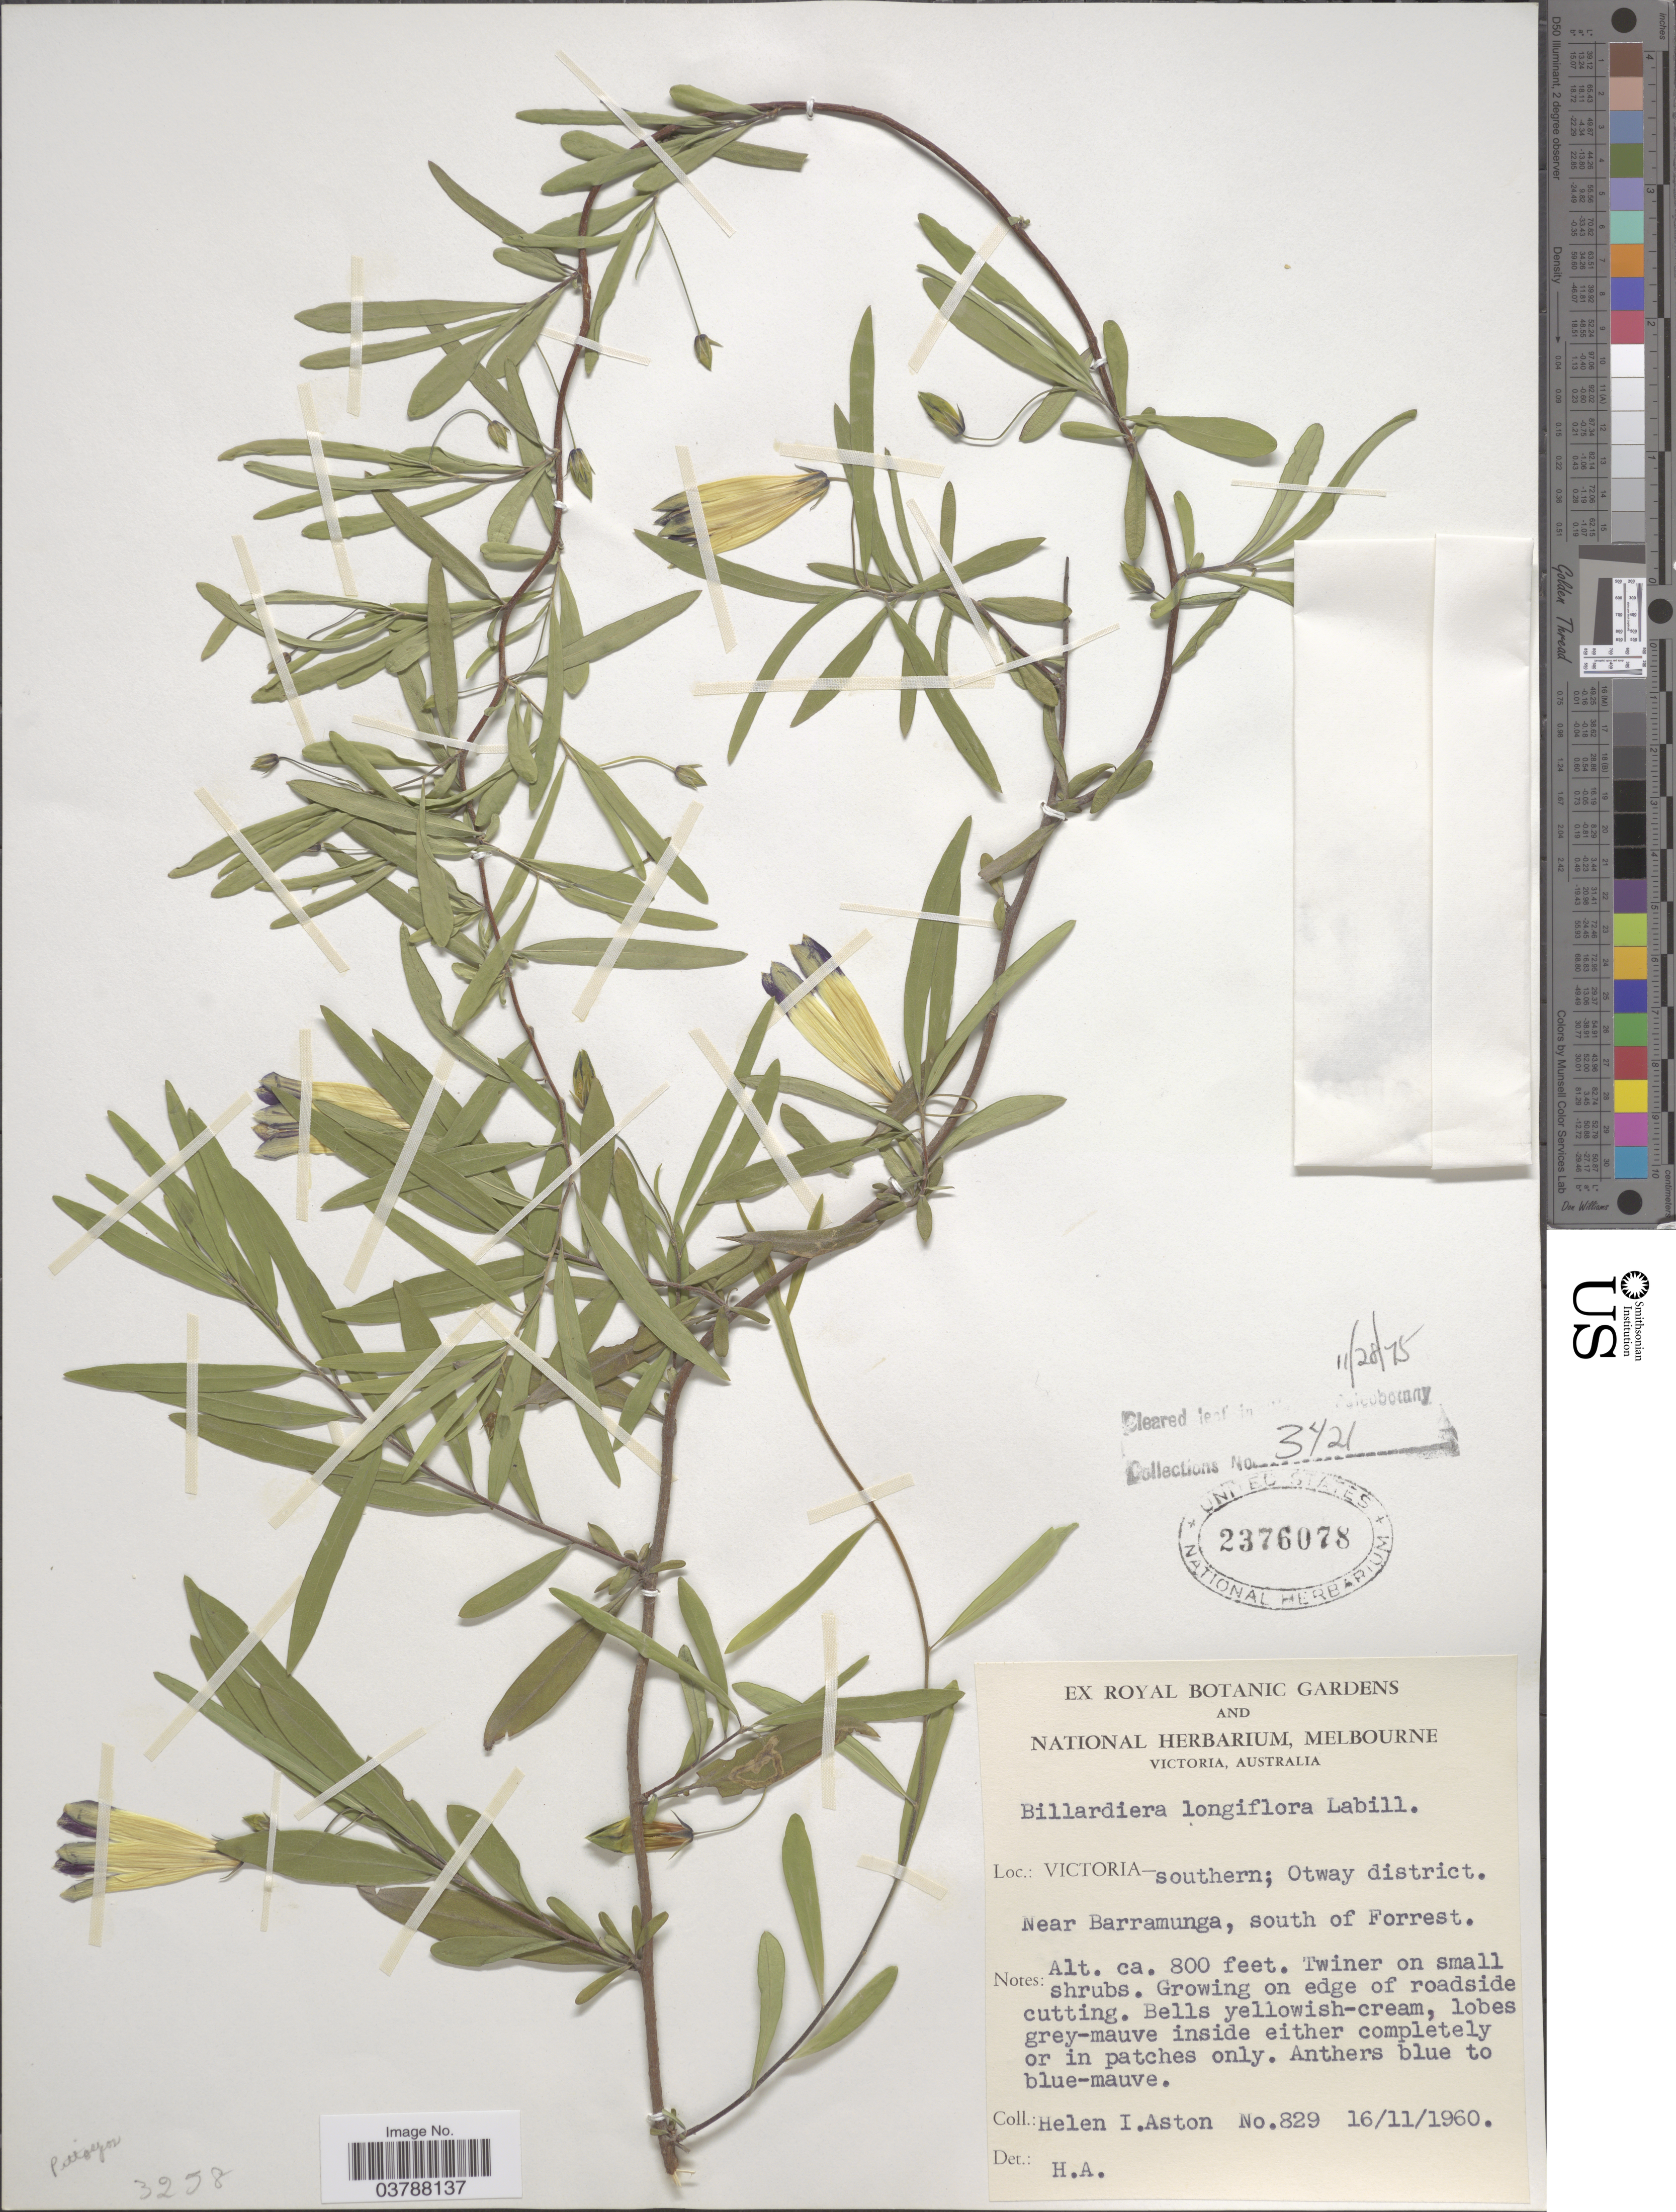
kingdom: Plantae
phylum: Tracheophyta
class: Magnoliopsida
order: Apiales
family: Pittosporaceae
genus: Billardiera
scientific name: Billardiera longiflora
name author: Labill.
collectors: H. I. Aston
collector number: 829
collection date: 1960-11-16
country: Australia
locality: Victoria - southern; Otway district. Near Barramunga, south of Forrest.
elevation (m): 244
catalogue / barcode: US 2376078